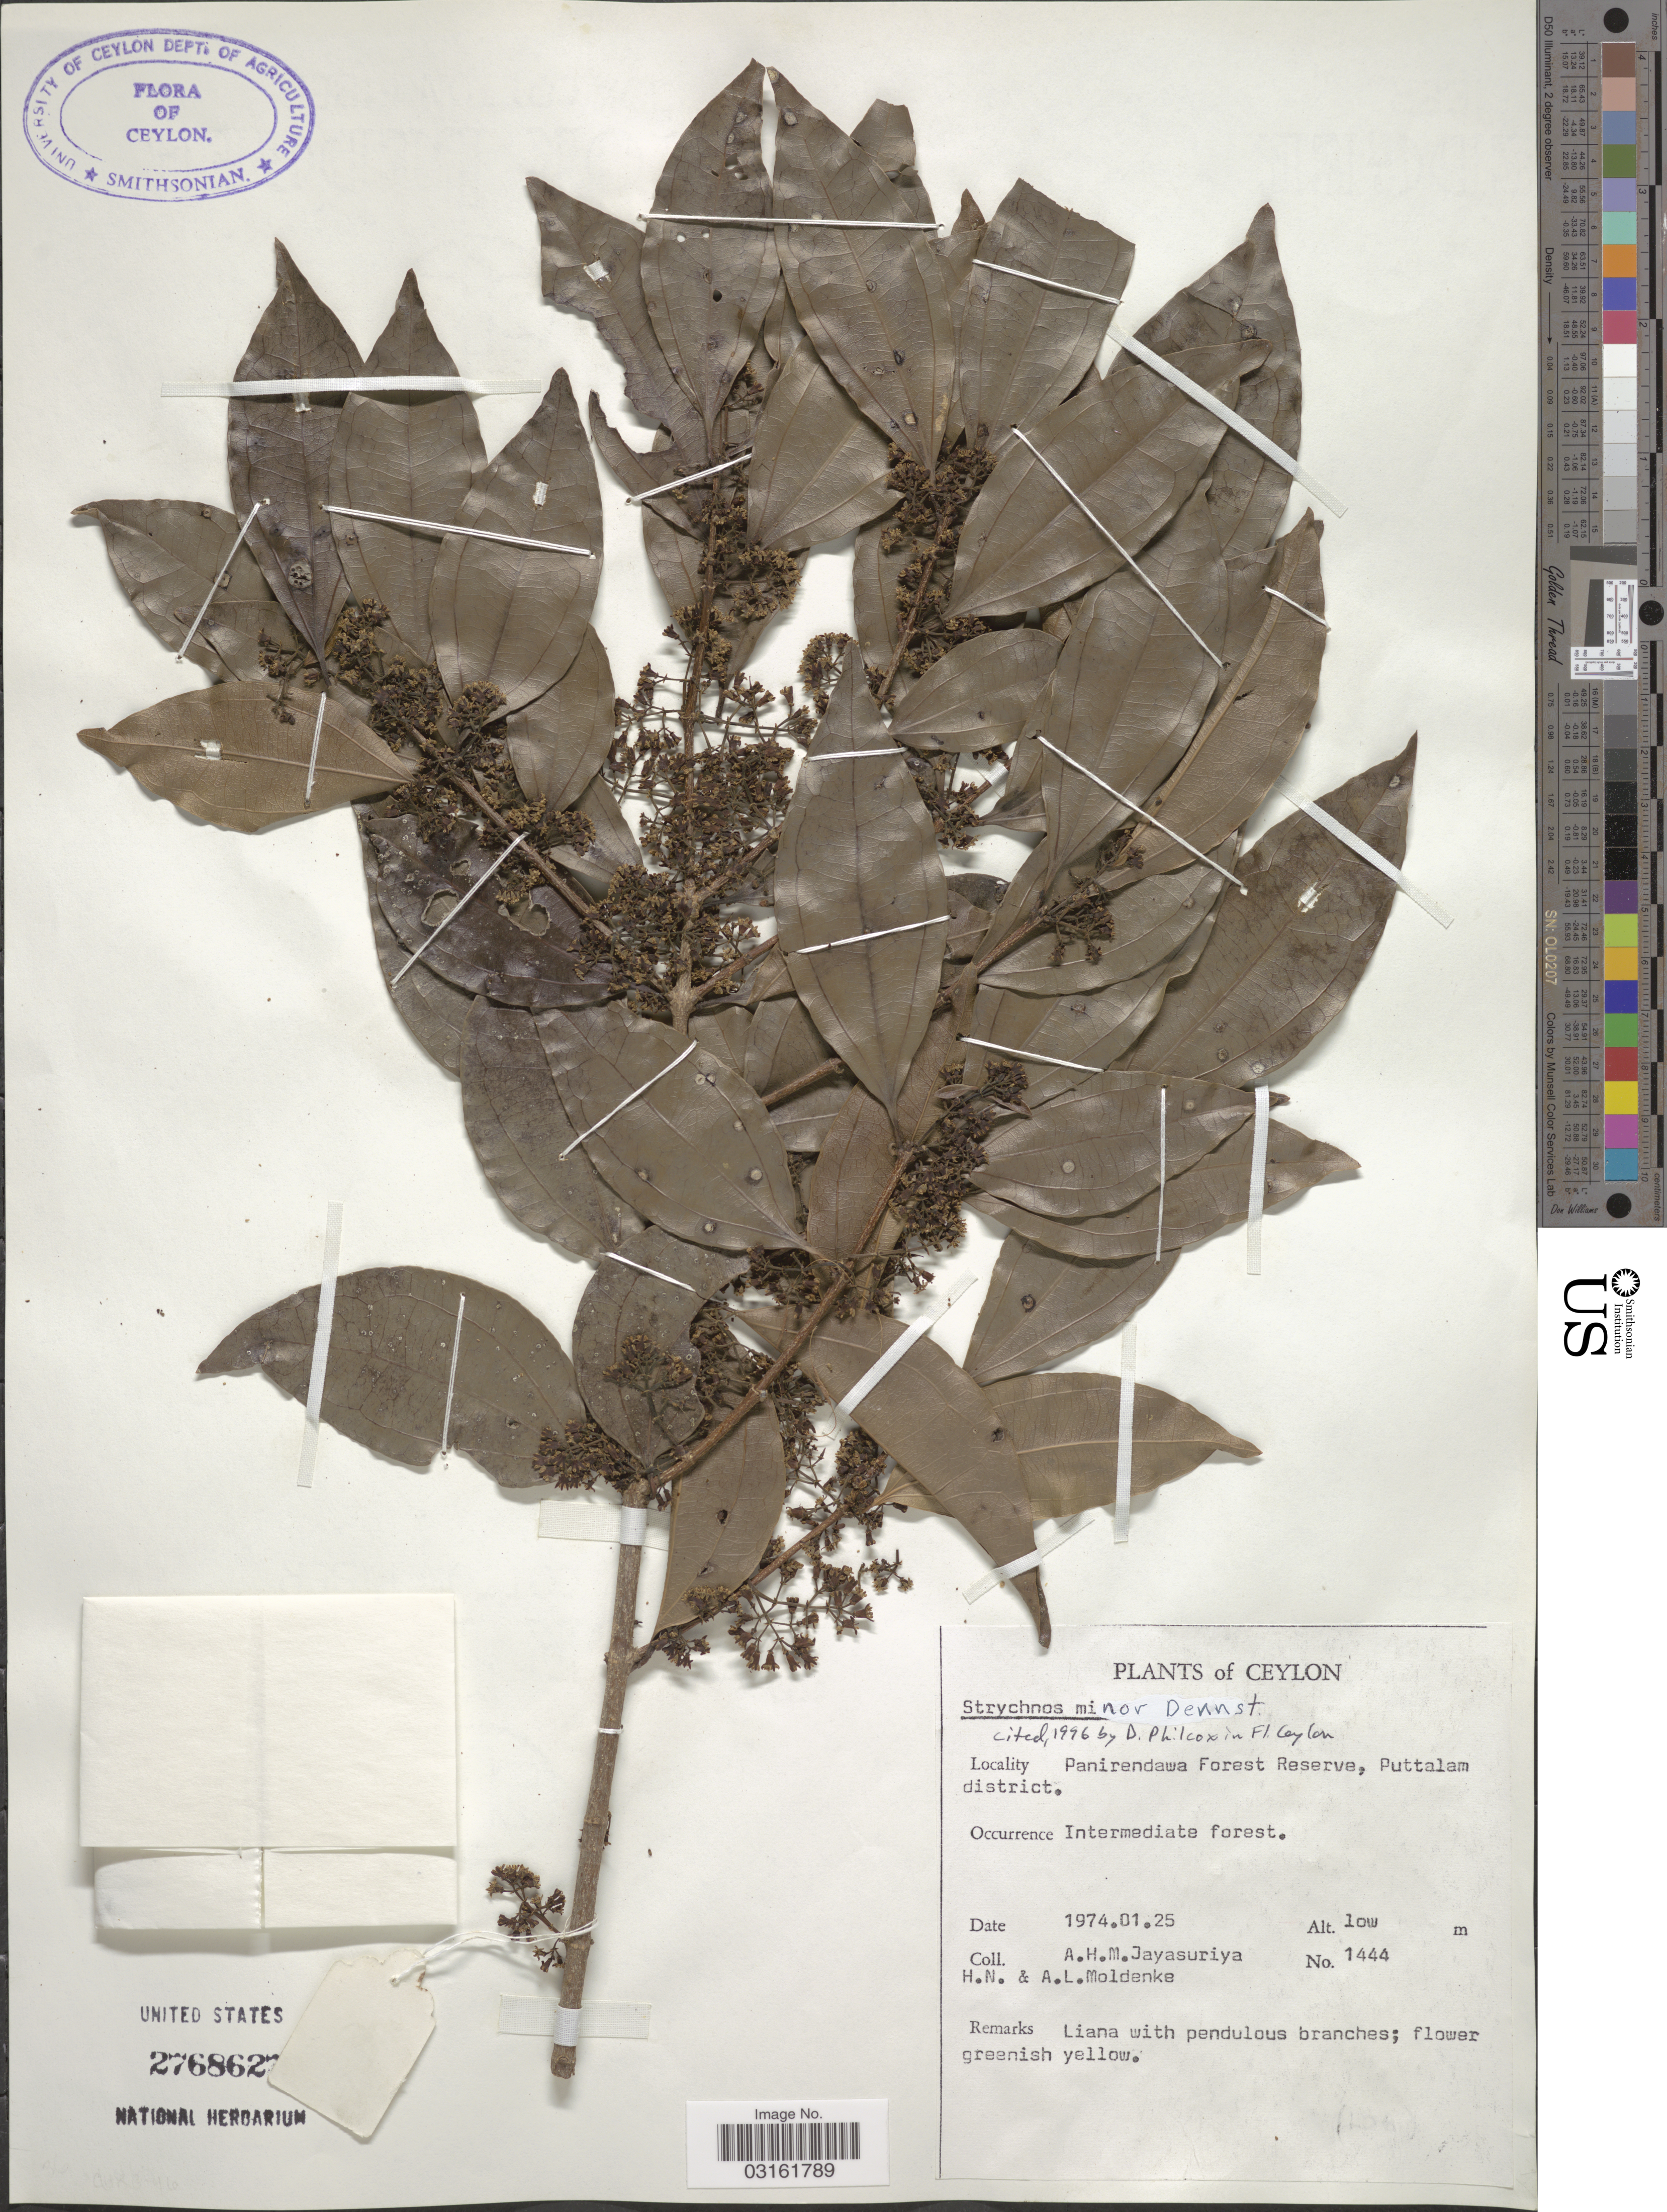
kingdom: Plantae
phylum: Tracheophyta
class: Magnoliopsida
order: Gentianales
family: Loganiaceae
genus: Strychnos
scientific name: Strychnos minor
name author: Dennst.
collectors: A. H. Jayasuriya, H. N. Moldenke & A. L. Moldenke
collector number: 1444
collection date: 1974-01-25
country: Sri Lanka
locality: Ceylon. Panirendawa Forest Reserve, Puttalam district.